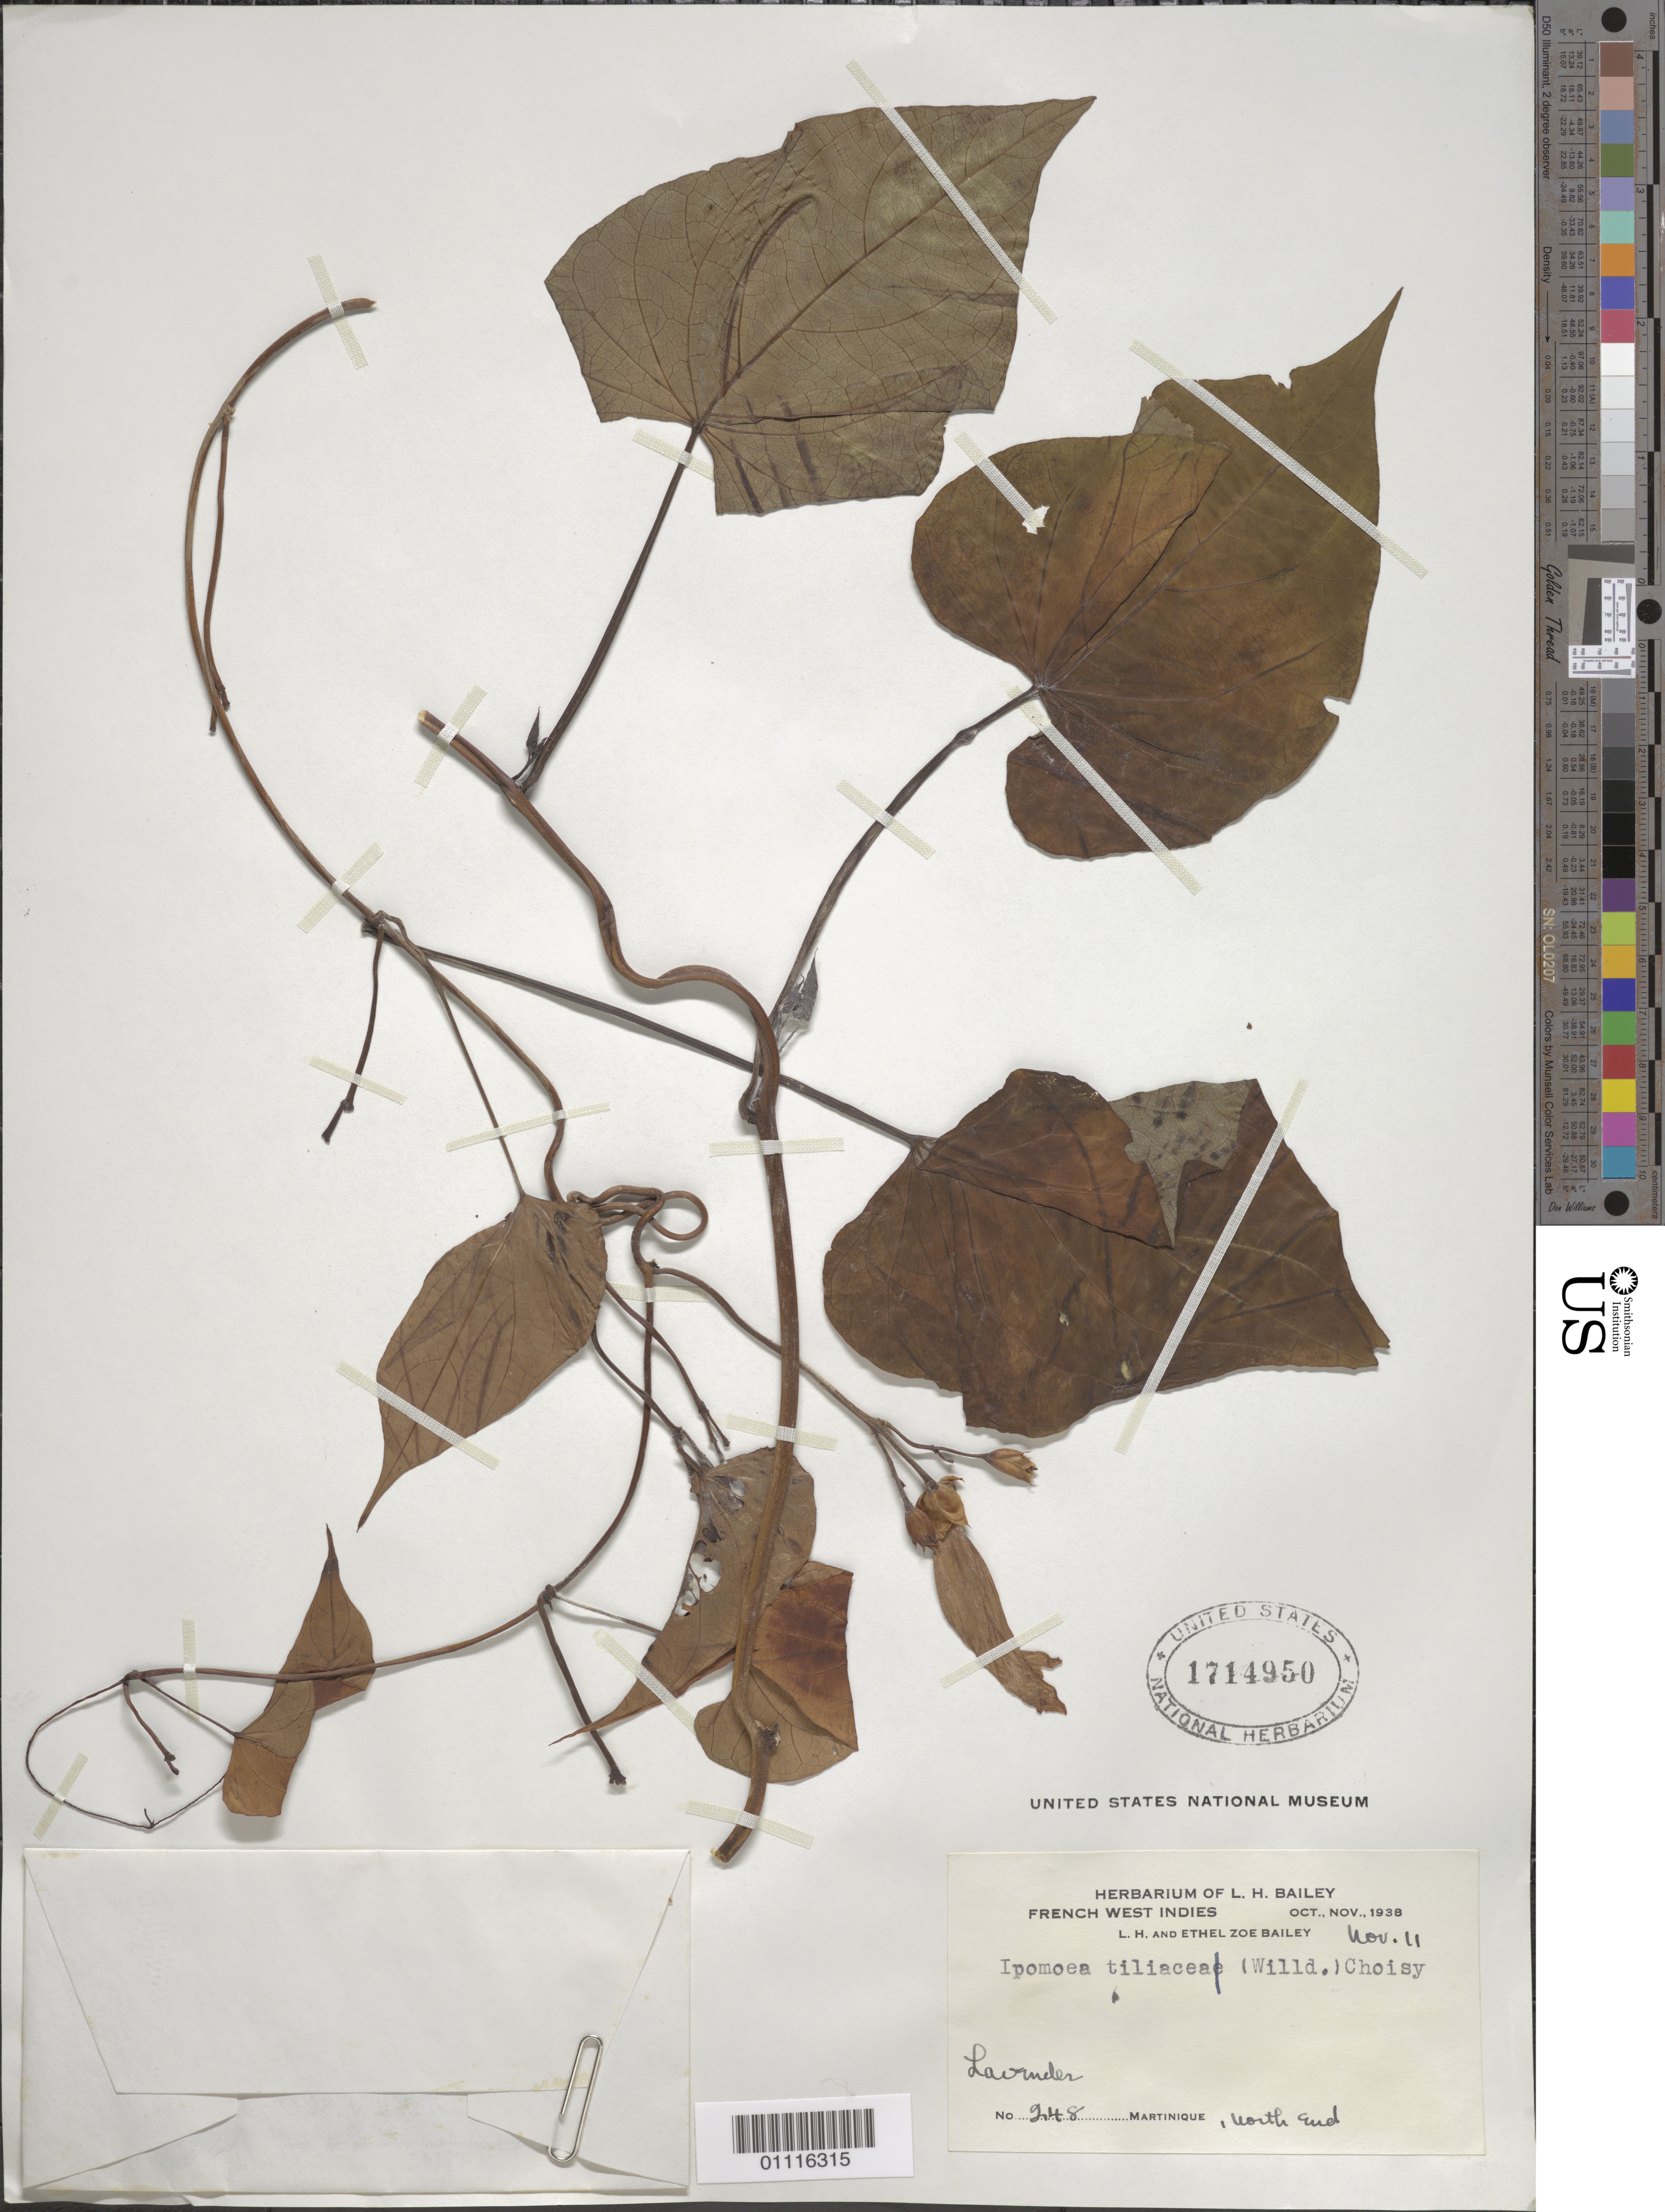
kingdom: Plantae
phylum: Tracheophyta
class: Magnoliopsida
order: Solanales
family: Convolvulaceae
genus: Ipomoea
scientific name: Ipomoea tiliacea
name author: (Willd.) Choisy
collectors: L. H. Bailey & E. Z. Bailey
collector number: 248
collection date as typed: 11 Nov 1938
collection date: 1938-11-11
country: Martinique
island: Martinique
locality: North End.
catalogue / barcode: US 1714950